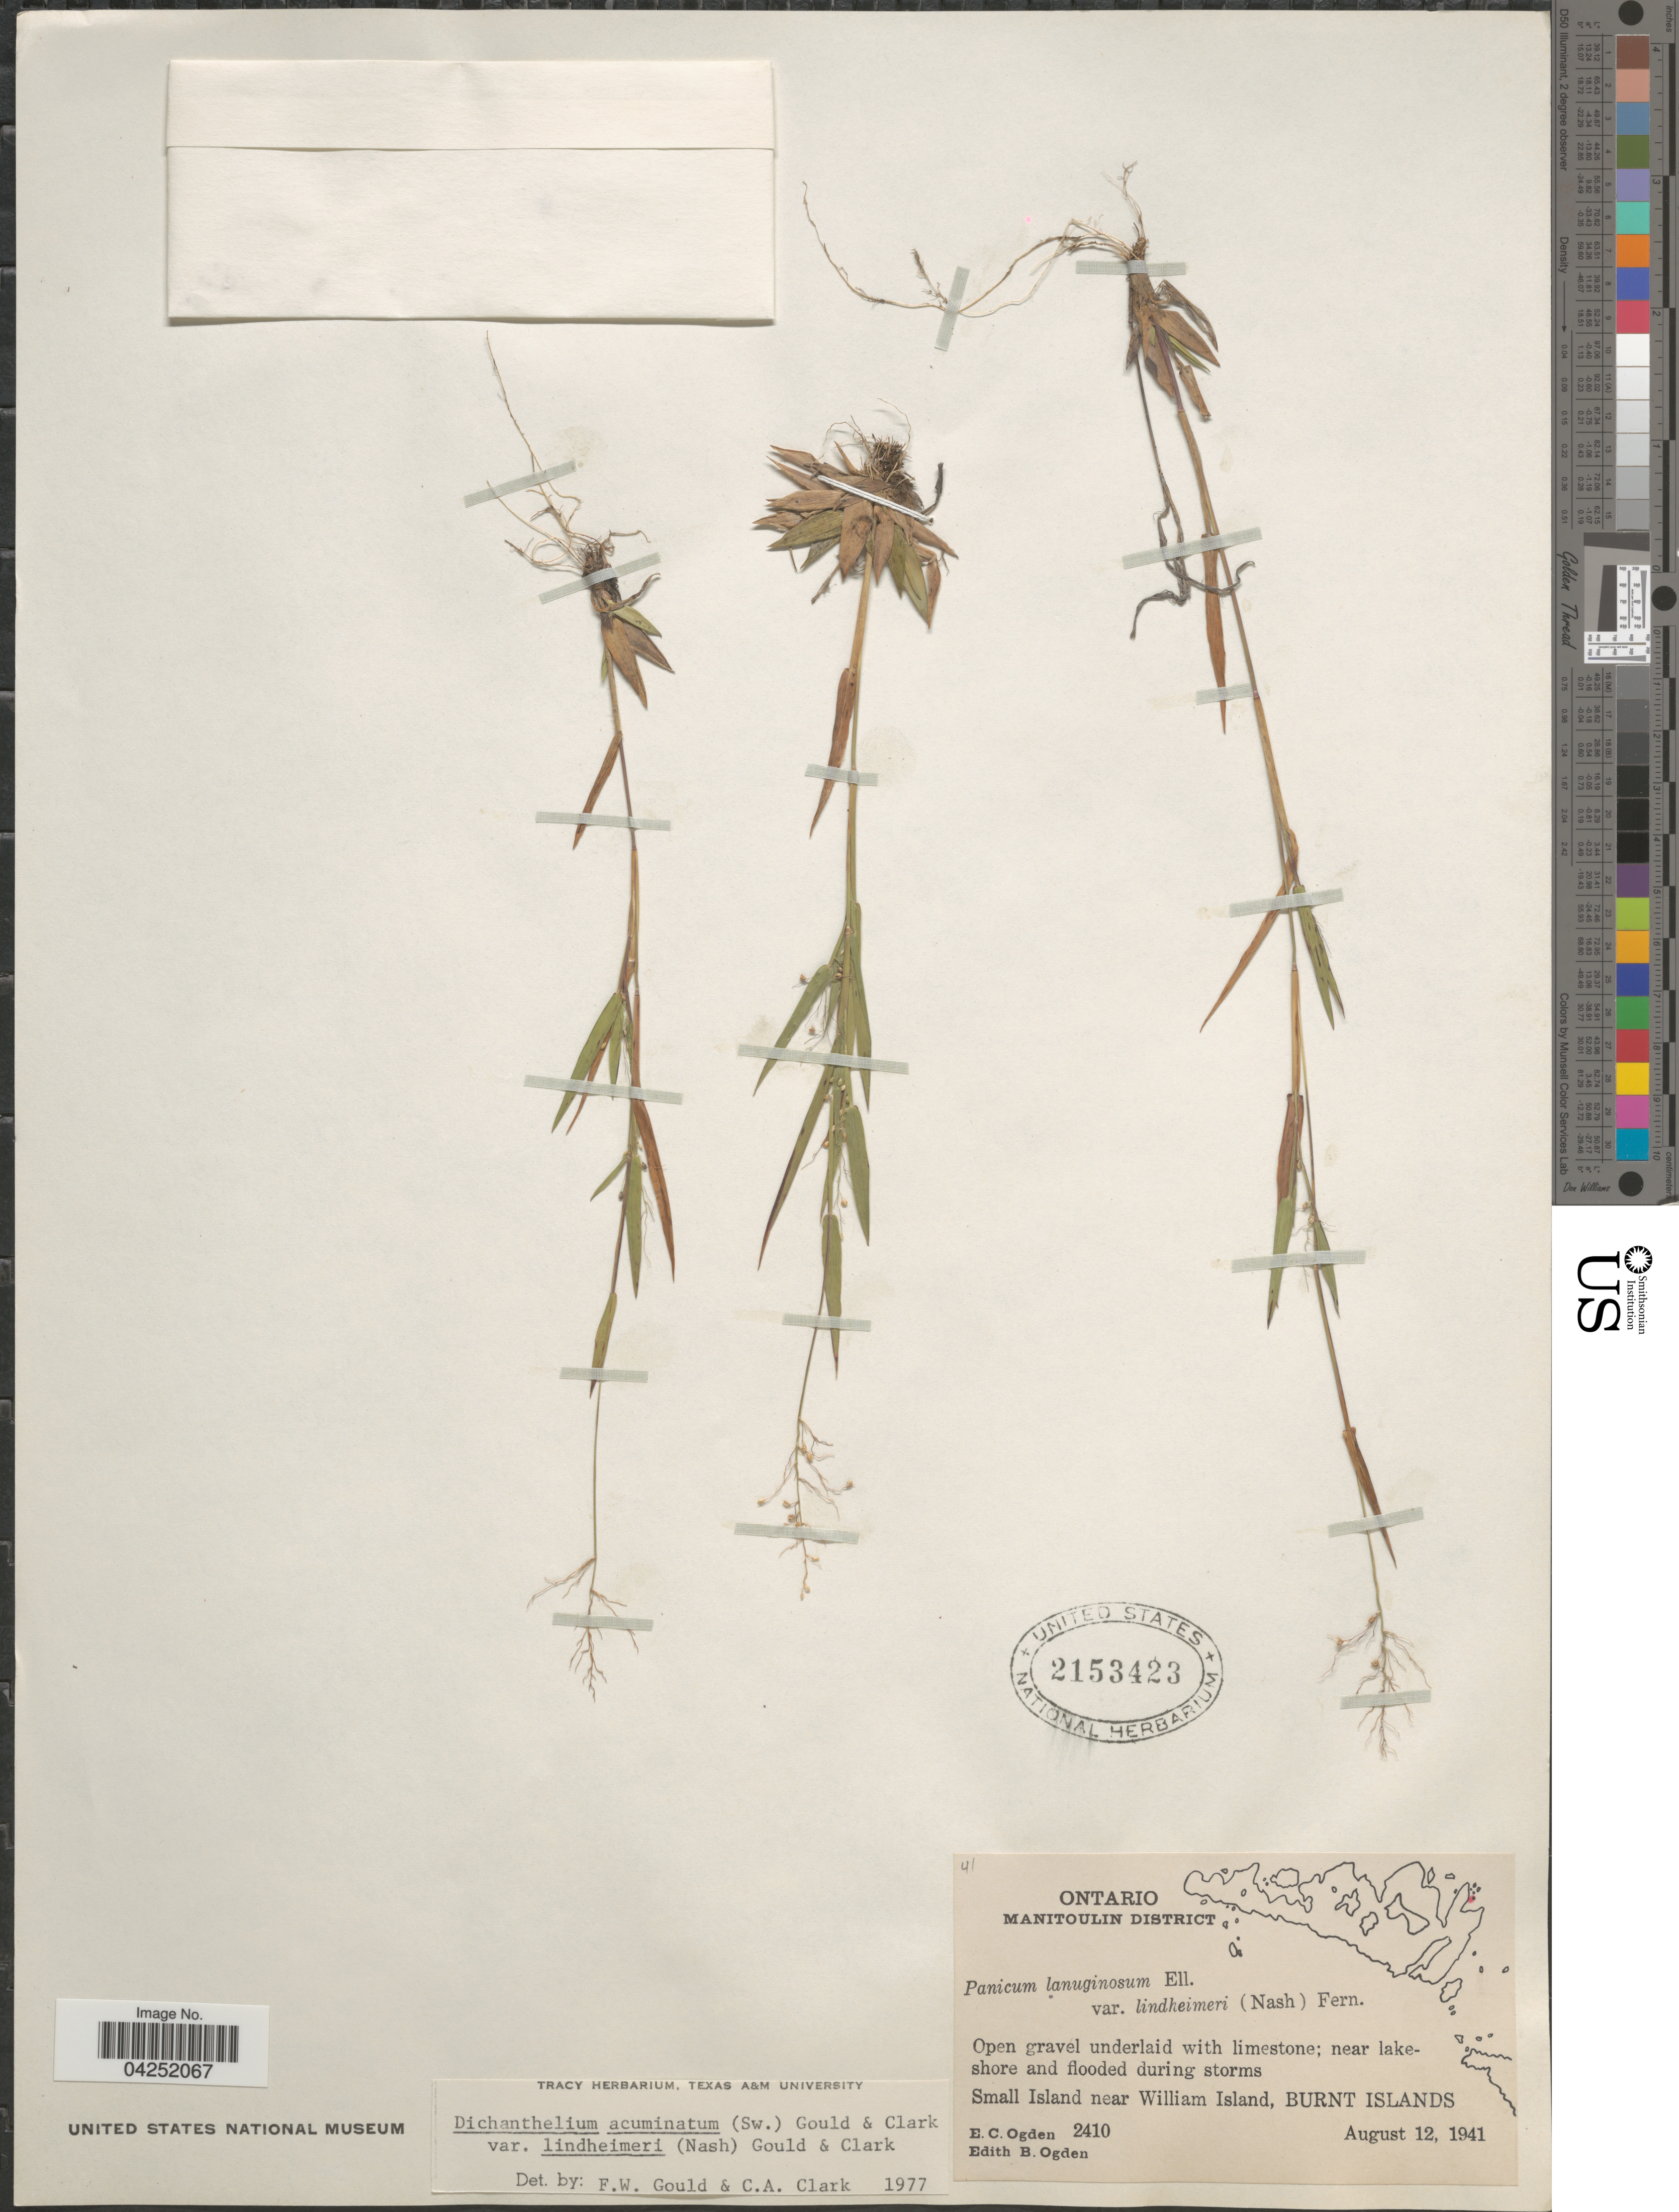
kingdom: Plantae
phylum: Tracheophyta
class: Liliopsida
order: Poales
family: Poaceae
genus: Dichanthelium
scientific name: Dichanthelium acuminatum var. lindheimeri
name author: (Nash) Gould & C.A. Clark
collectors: E. Ogden & E. Ogden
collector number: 2410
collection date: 1941-08-12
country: Canada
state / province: Ontario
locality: Manitoulin District. Small Island near William Island, Burnt Islands.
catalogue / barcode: US 2153423